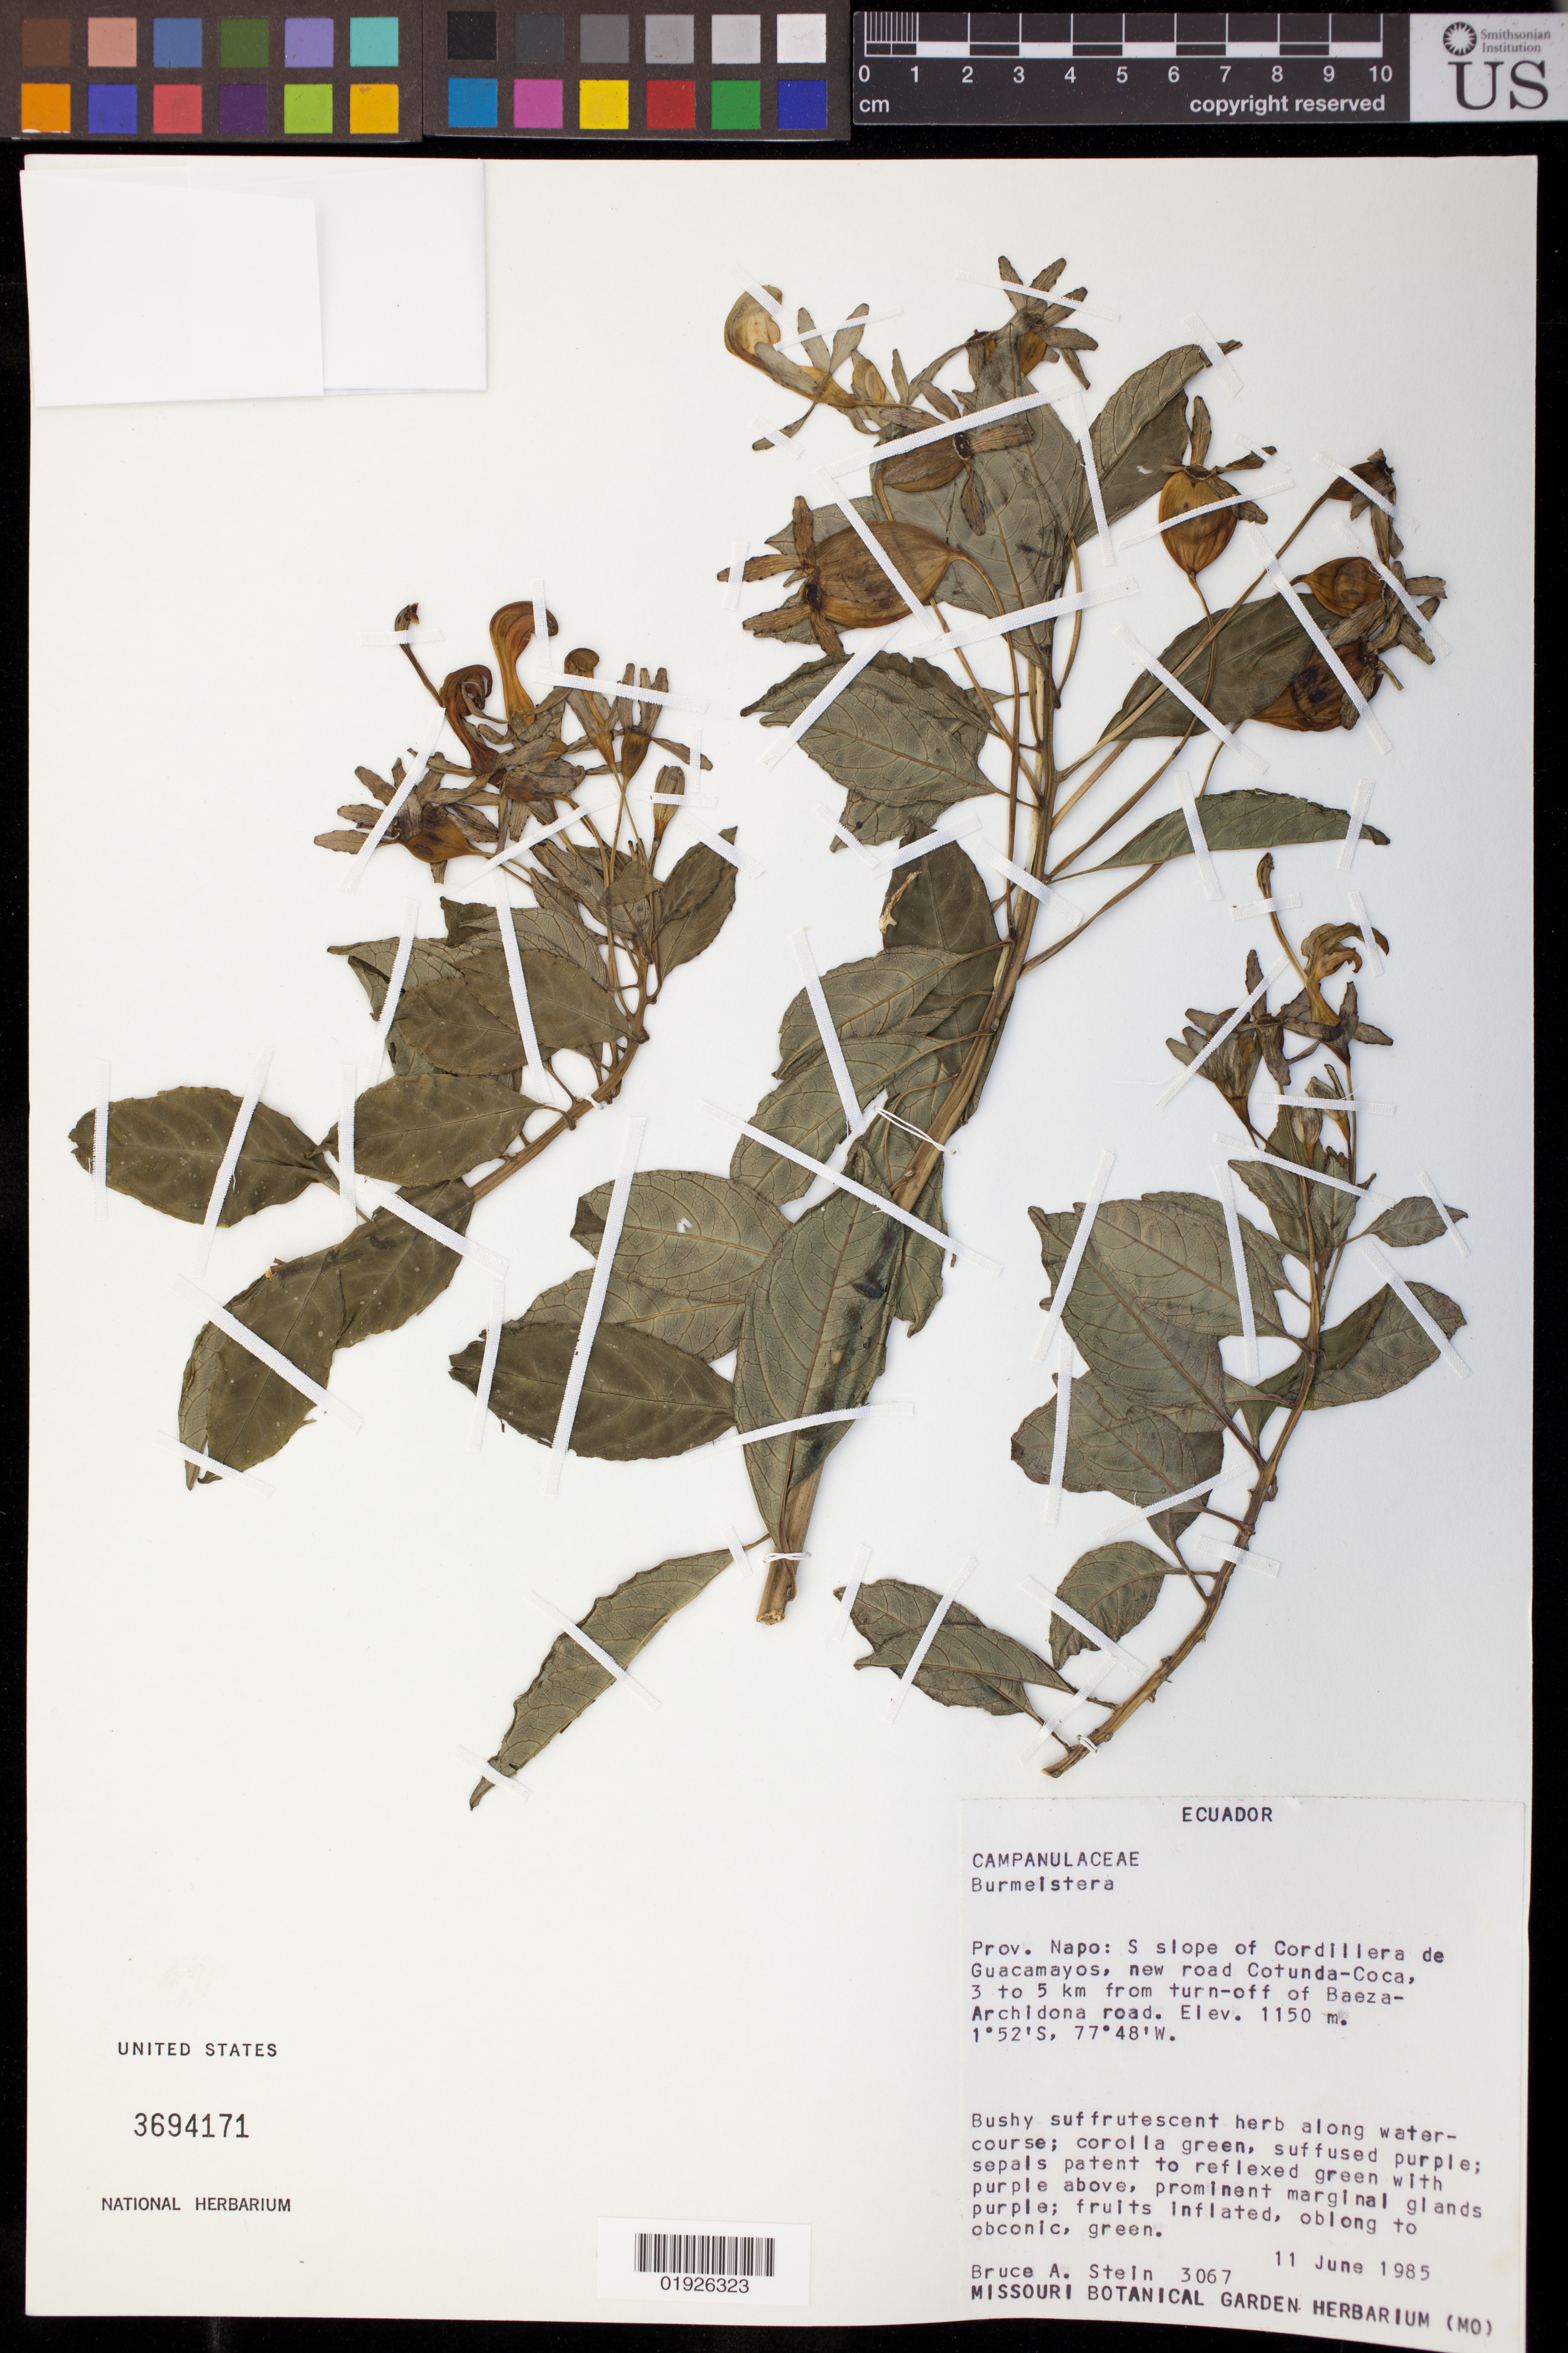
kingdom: Plantae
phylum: Tracheophyta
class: Magnoliopsida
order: Asterales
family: Campanulaceae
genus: Burmeistera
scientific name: Burmeistera sp.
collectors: B. A. Stein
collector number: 3067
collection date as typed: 11 June 1985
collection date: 1985-06-11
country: Ecuador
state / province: Napo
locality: S slope of Cordillera de Guacamayos, new road Cotunda-Coca, 3 to 5 km from turn-off of Baeza-Archidona road.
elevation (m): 1150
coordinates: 1 52 S, 77 48 W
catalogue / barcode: US 3694171